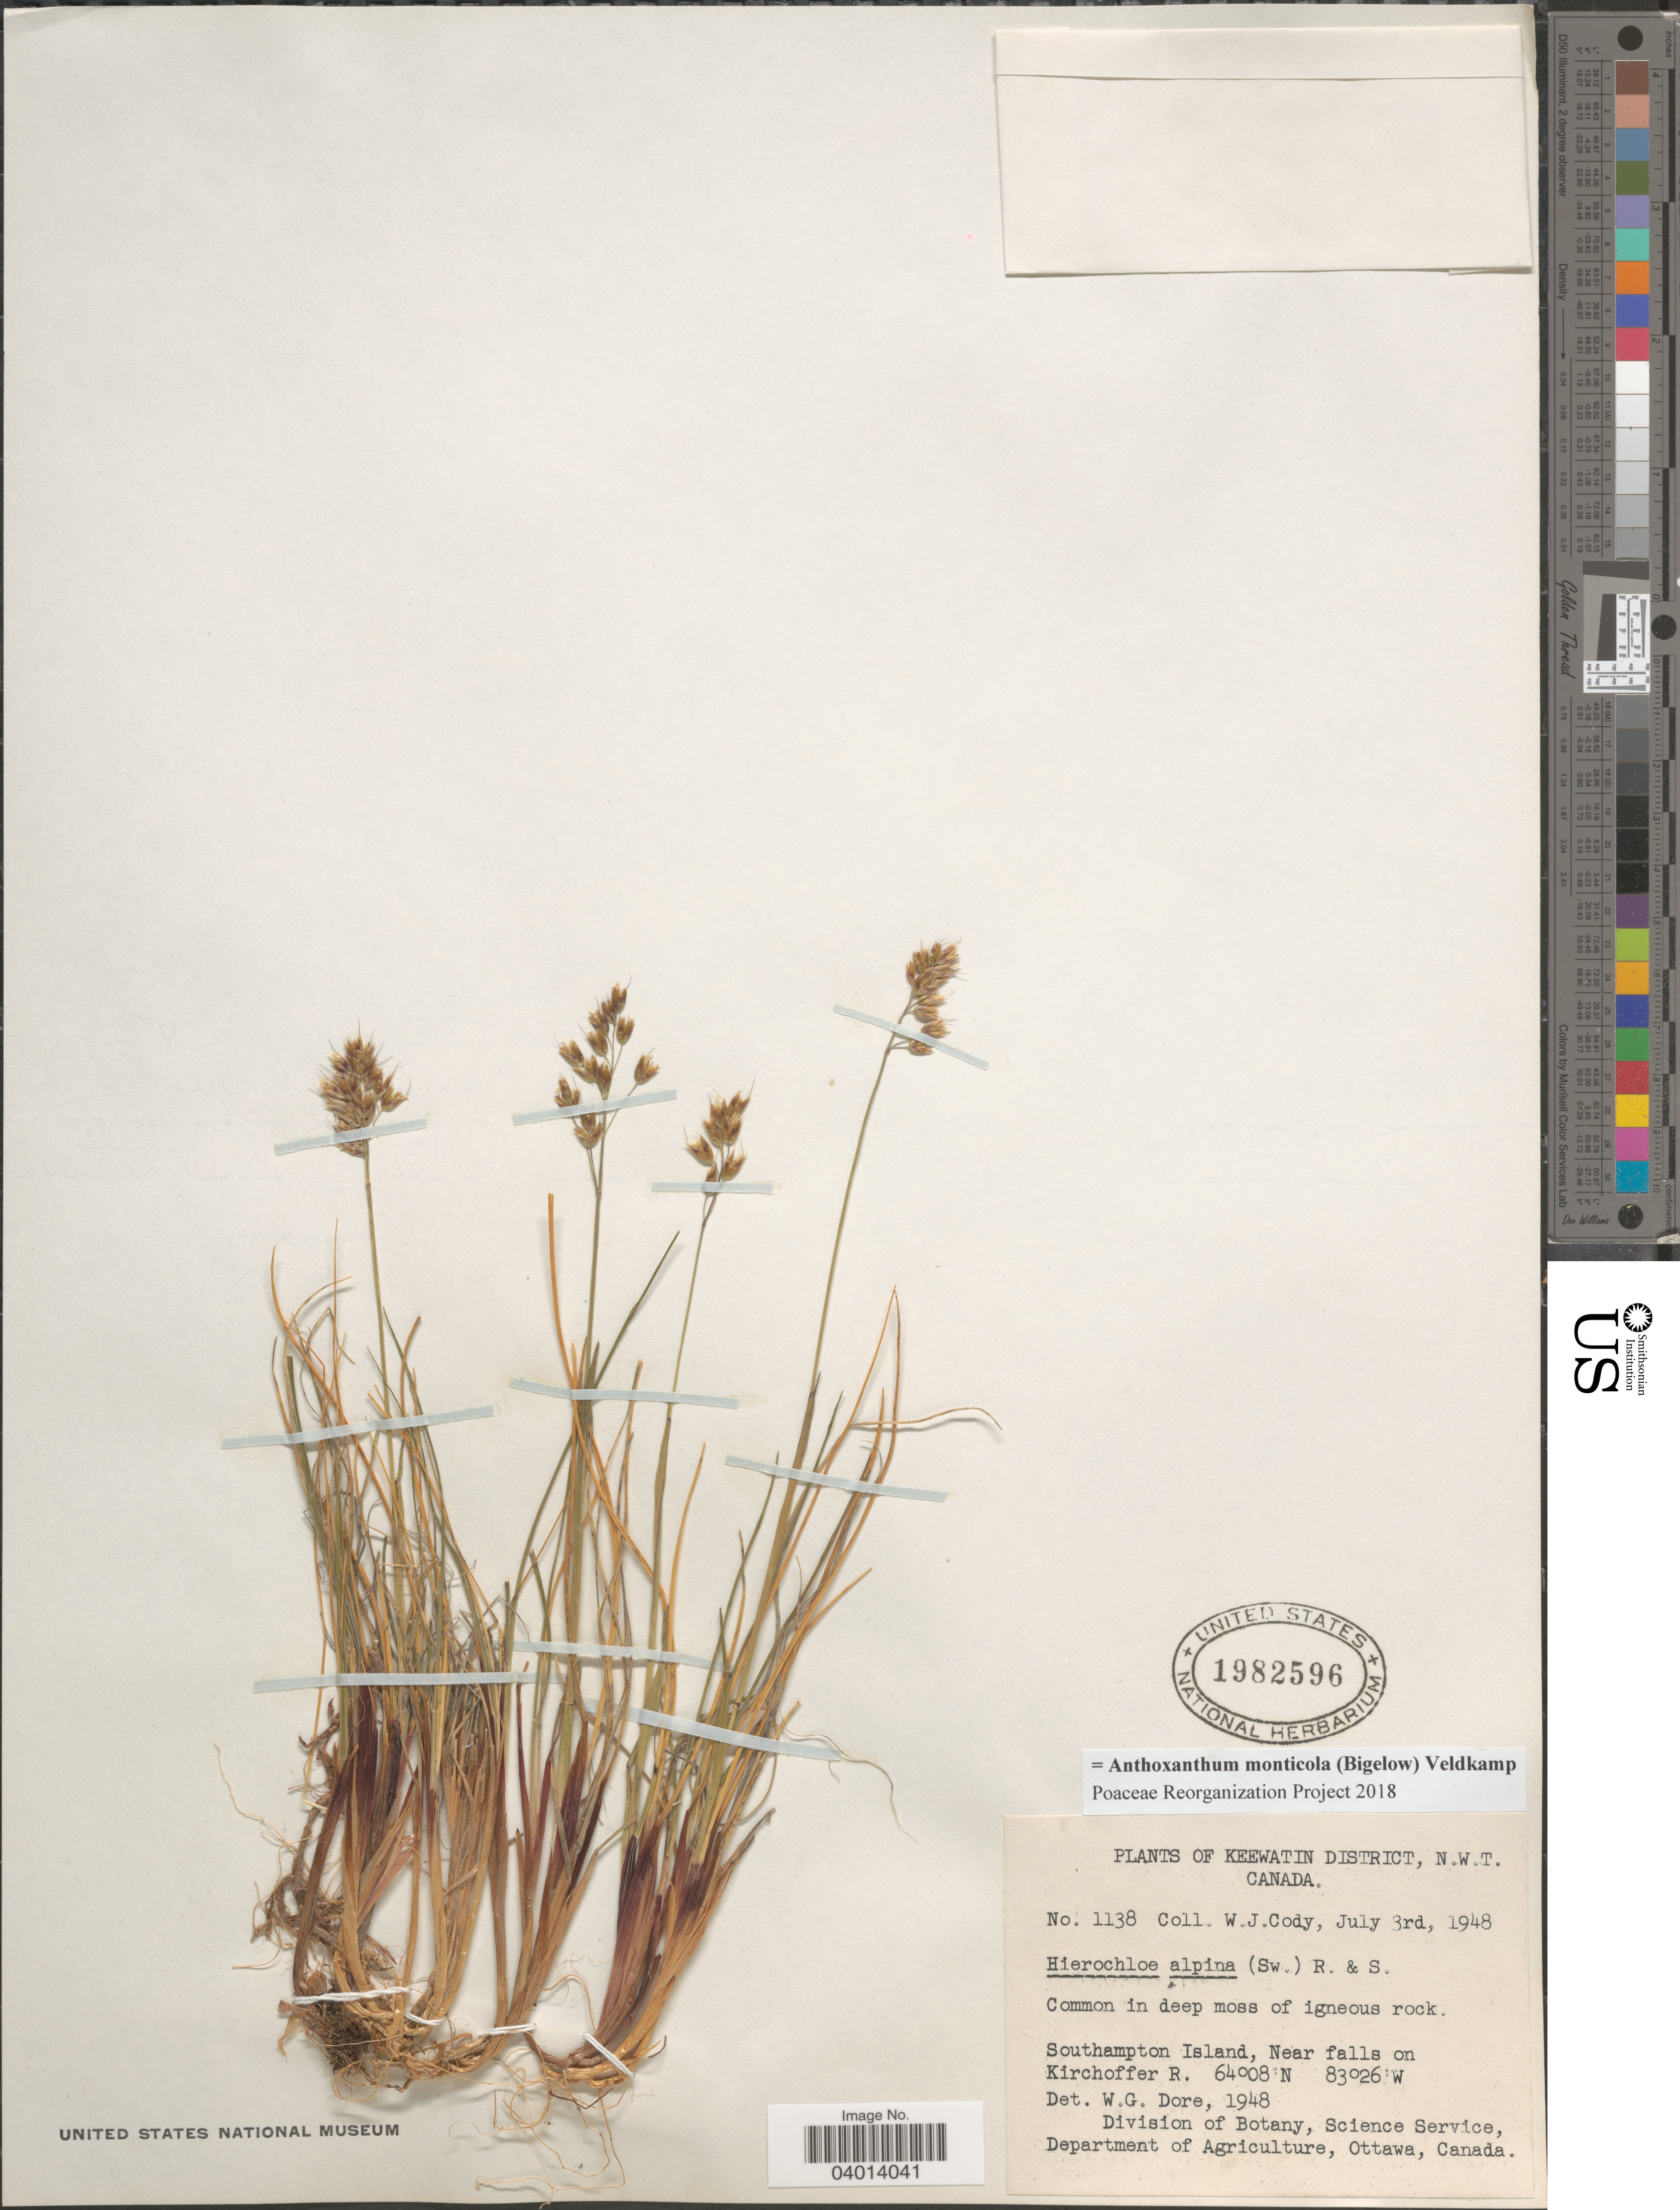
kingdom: Plantae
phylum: Tracheophyta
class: Liliopsida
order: Poales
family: Poaceae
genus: Anthoxanthum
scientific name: Anthoxanthum monticola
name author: (Bigelow) Veldkamp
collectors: W. Cody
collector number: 1138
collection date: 1948-07-03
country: Canada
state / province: Northwest Territories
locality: Keewatin District. Southampton Island, Near falls on Kirchoffer R.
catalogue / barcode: US 1982596